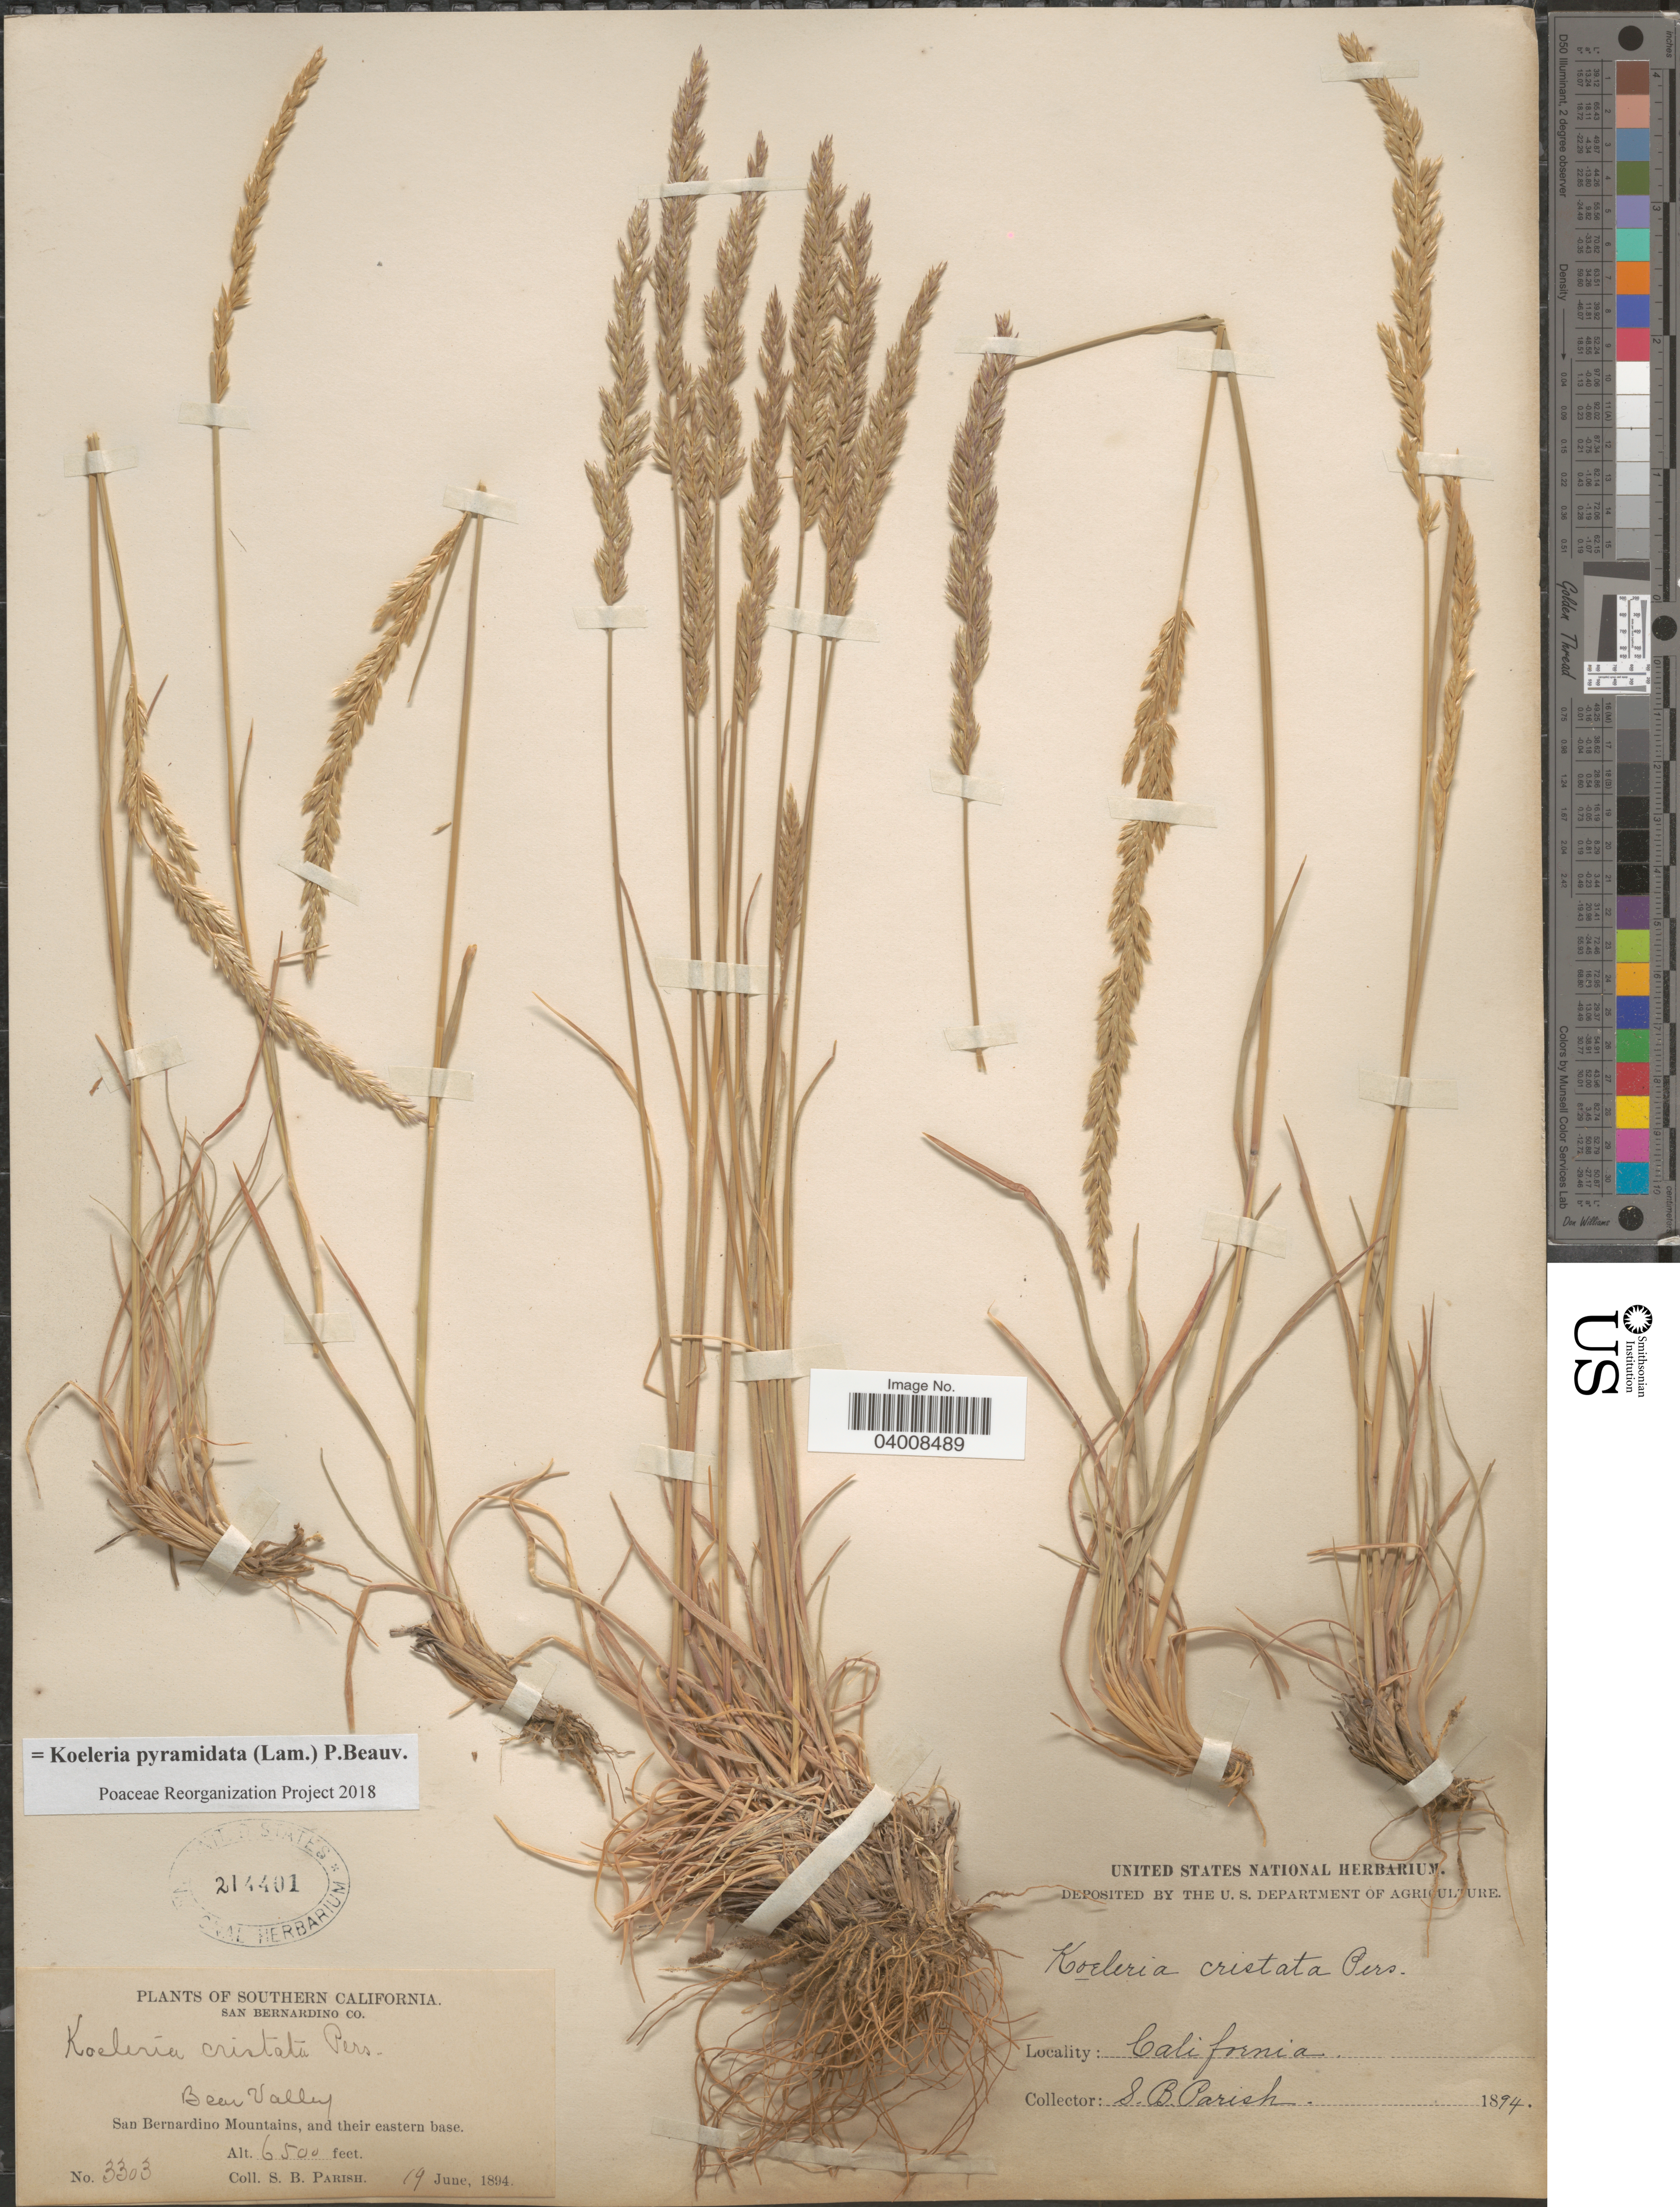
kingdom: Plantae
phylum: Tracheophyta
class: Liliopsida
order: Poales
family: Poaceae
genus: Koeleria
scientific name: Koeleria pyramidata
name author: (Lam.) P. Beauv.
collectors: S. B. Parish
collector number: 3303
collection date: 1894-06-19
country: United States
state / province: California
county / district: San Bernardino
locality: Southern California. San Bernardino Co. Bear Valley. San Bernardino Mountains, and their eastern base.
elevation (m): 1981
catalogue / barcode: US 214401